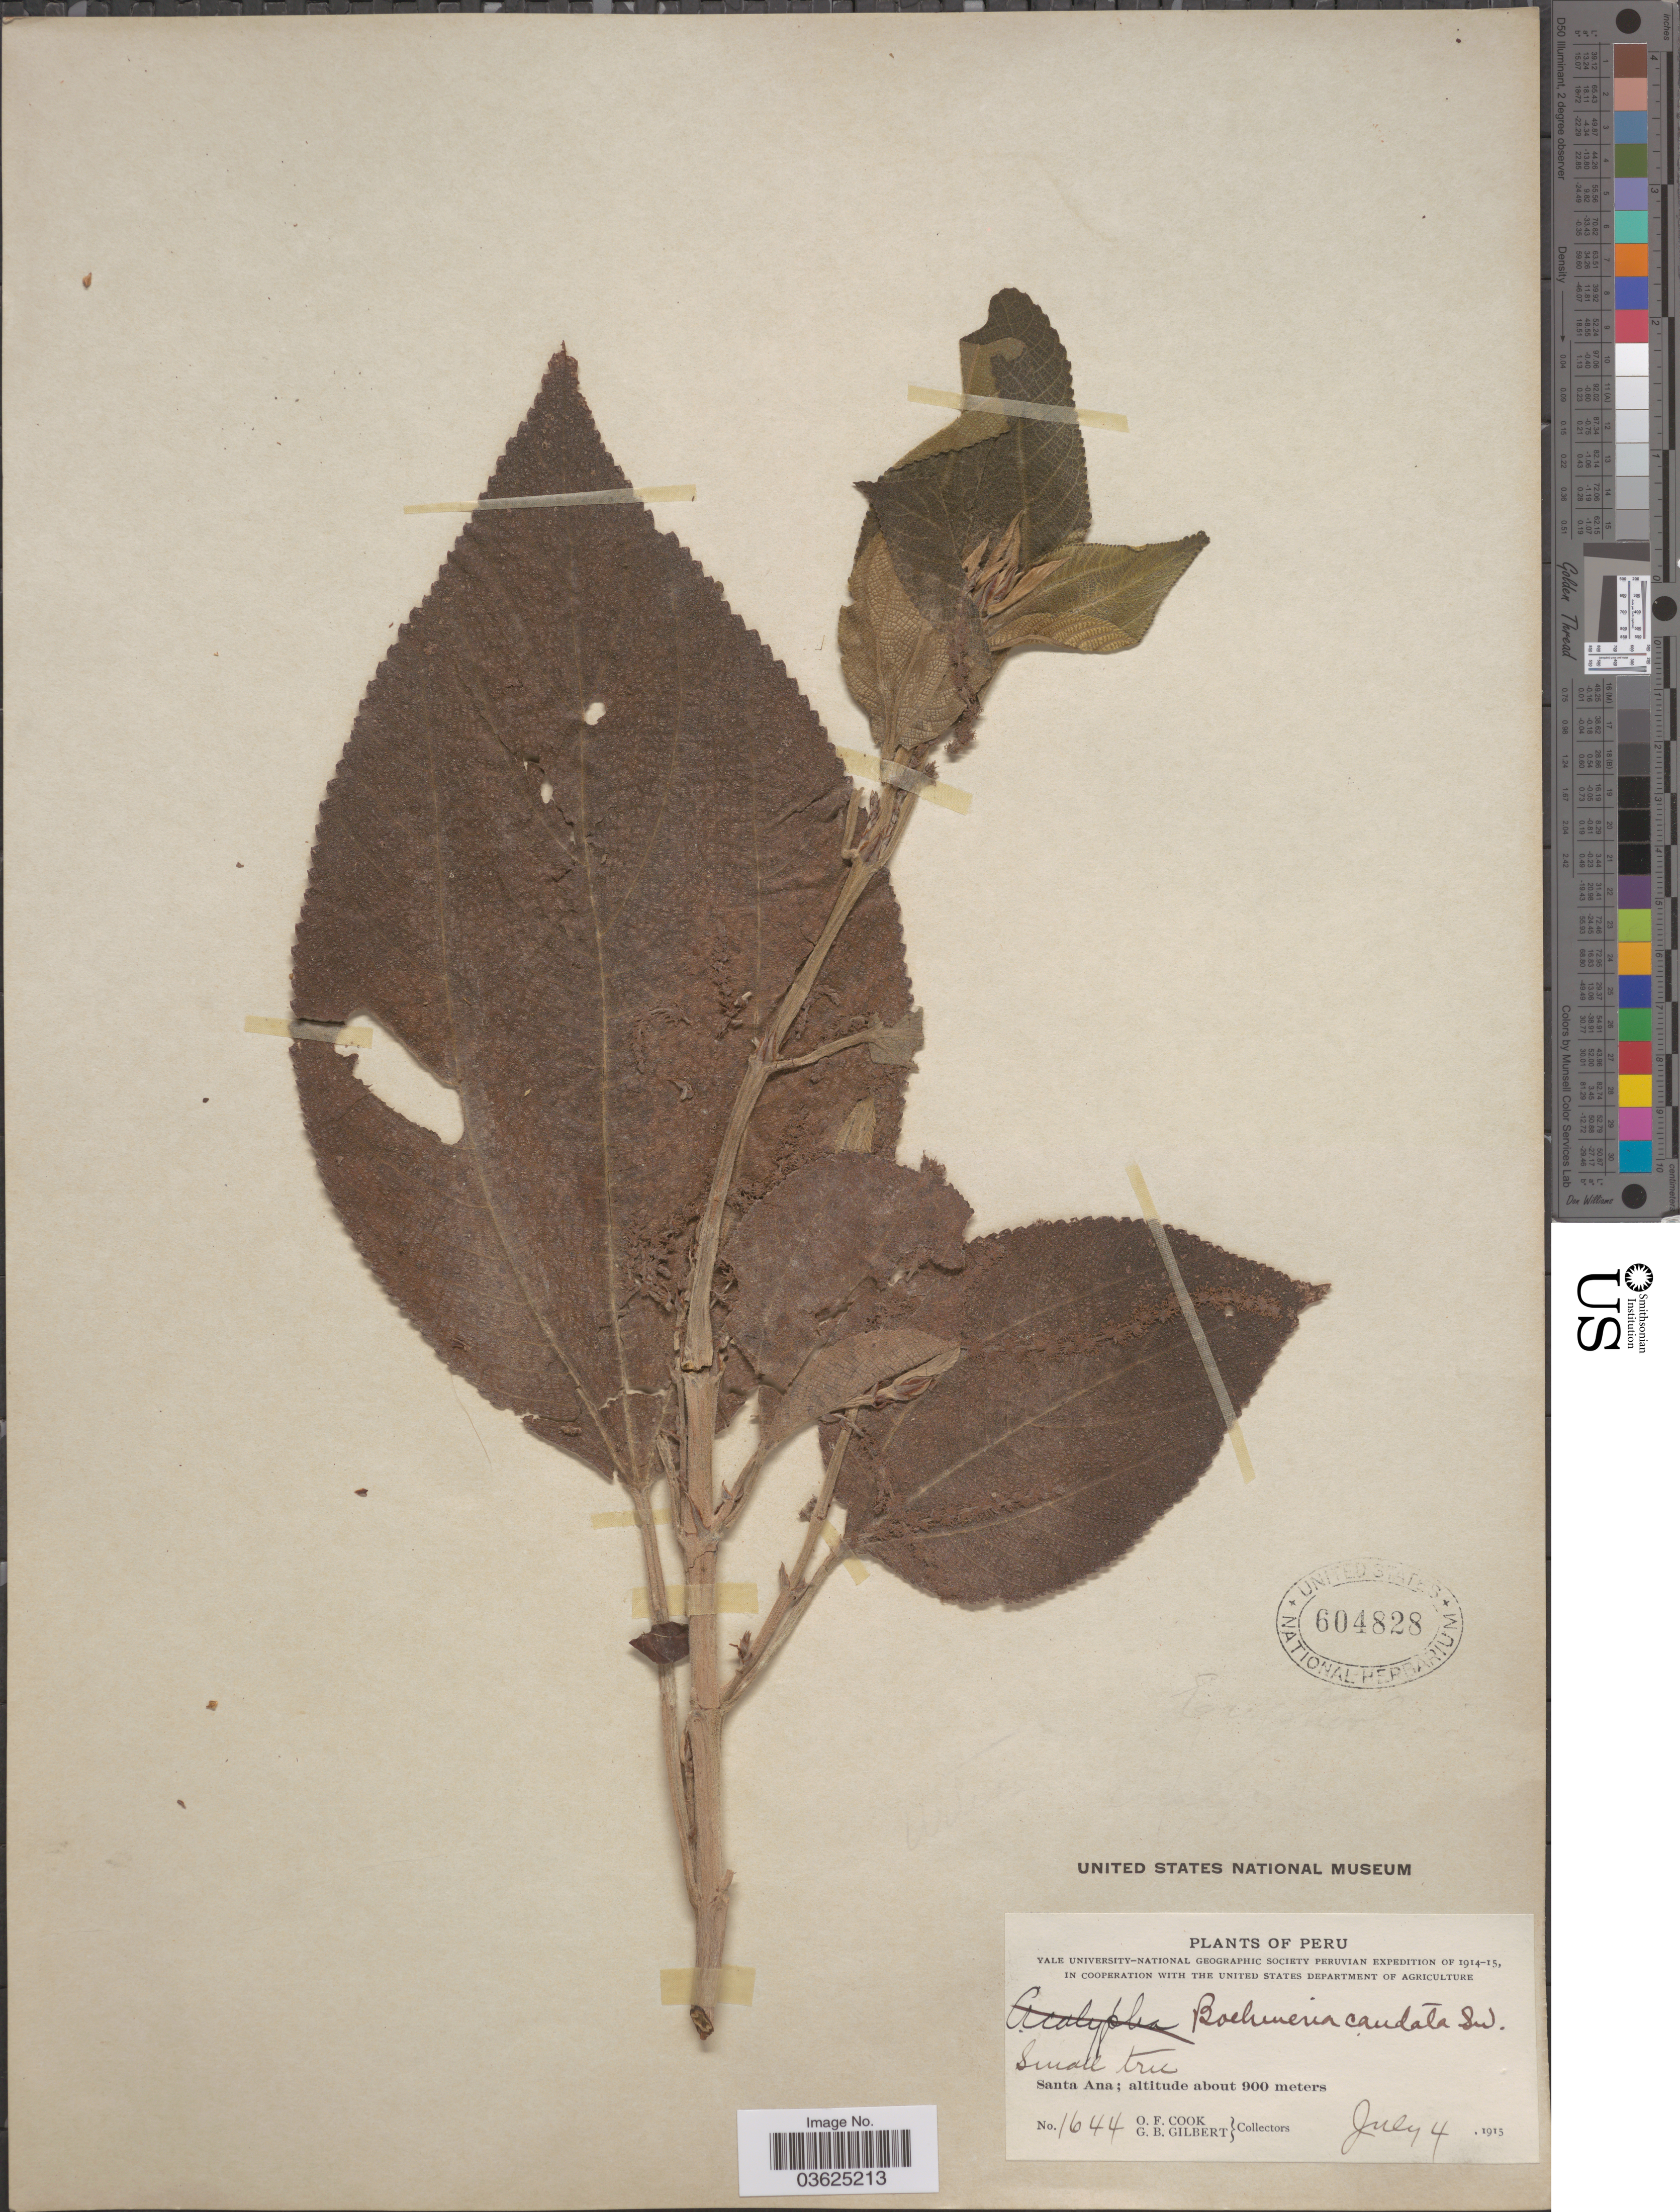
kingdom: Plantae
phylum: Tracheophyta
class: Magnoliopsida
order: Rosales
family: Urticaceae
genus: Boehmeria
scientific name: Boehmeria caudata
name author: Sw.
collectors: O. F. Cook & G. B. Gilbert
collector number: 1644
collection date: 1915-07-04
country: Peru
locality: Santa Ana.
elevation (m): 900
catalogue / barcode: US 604828